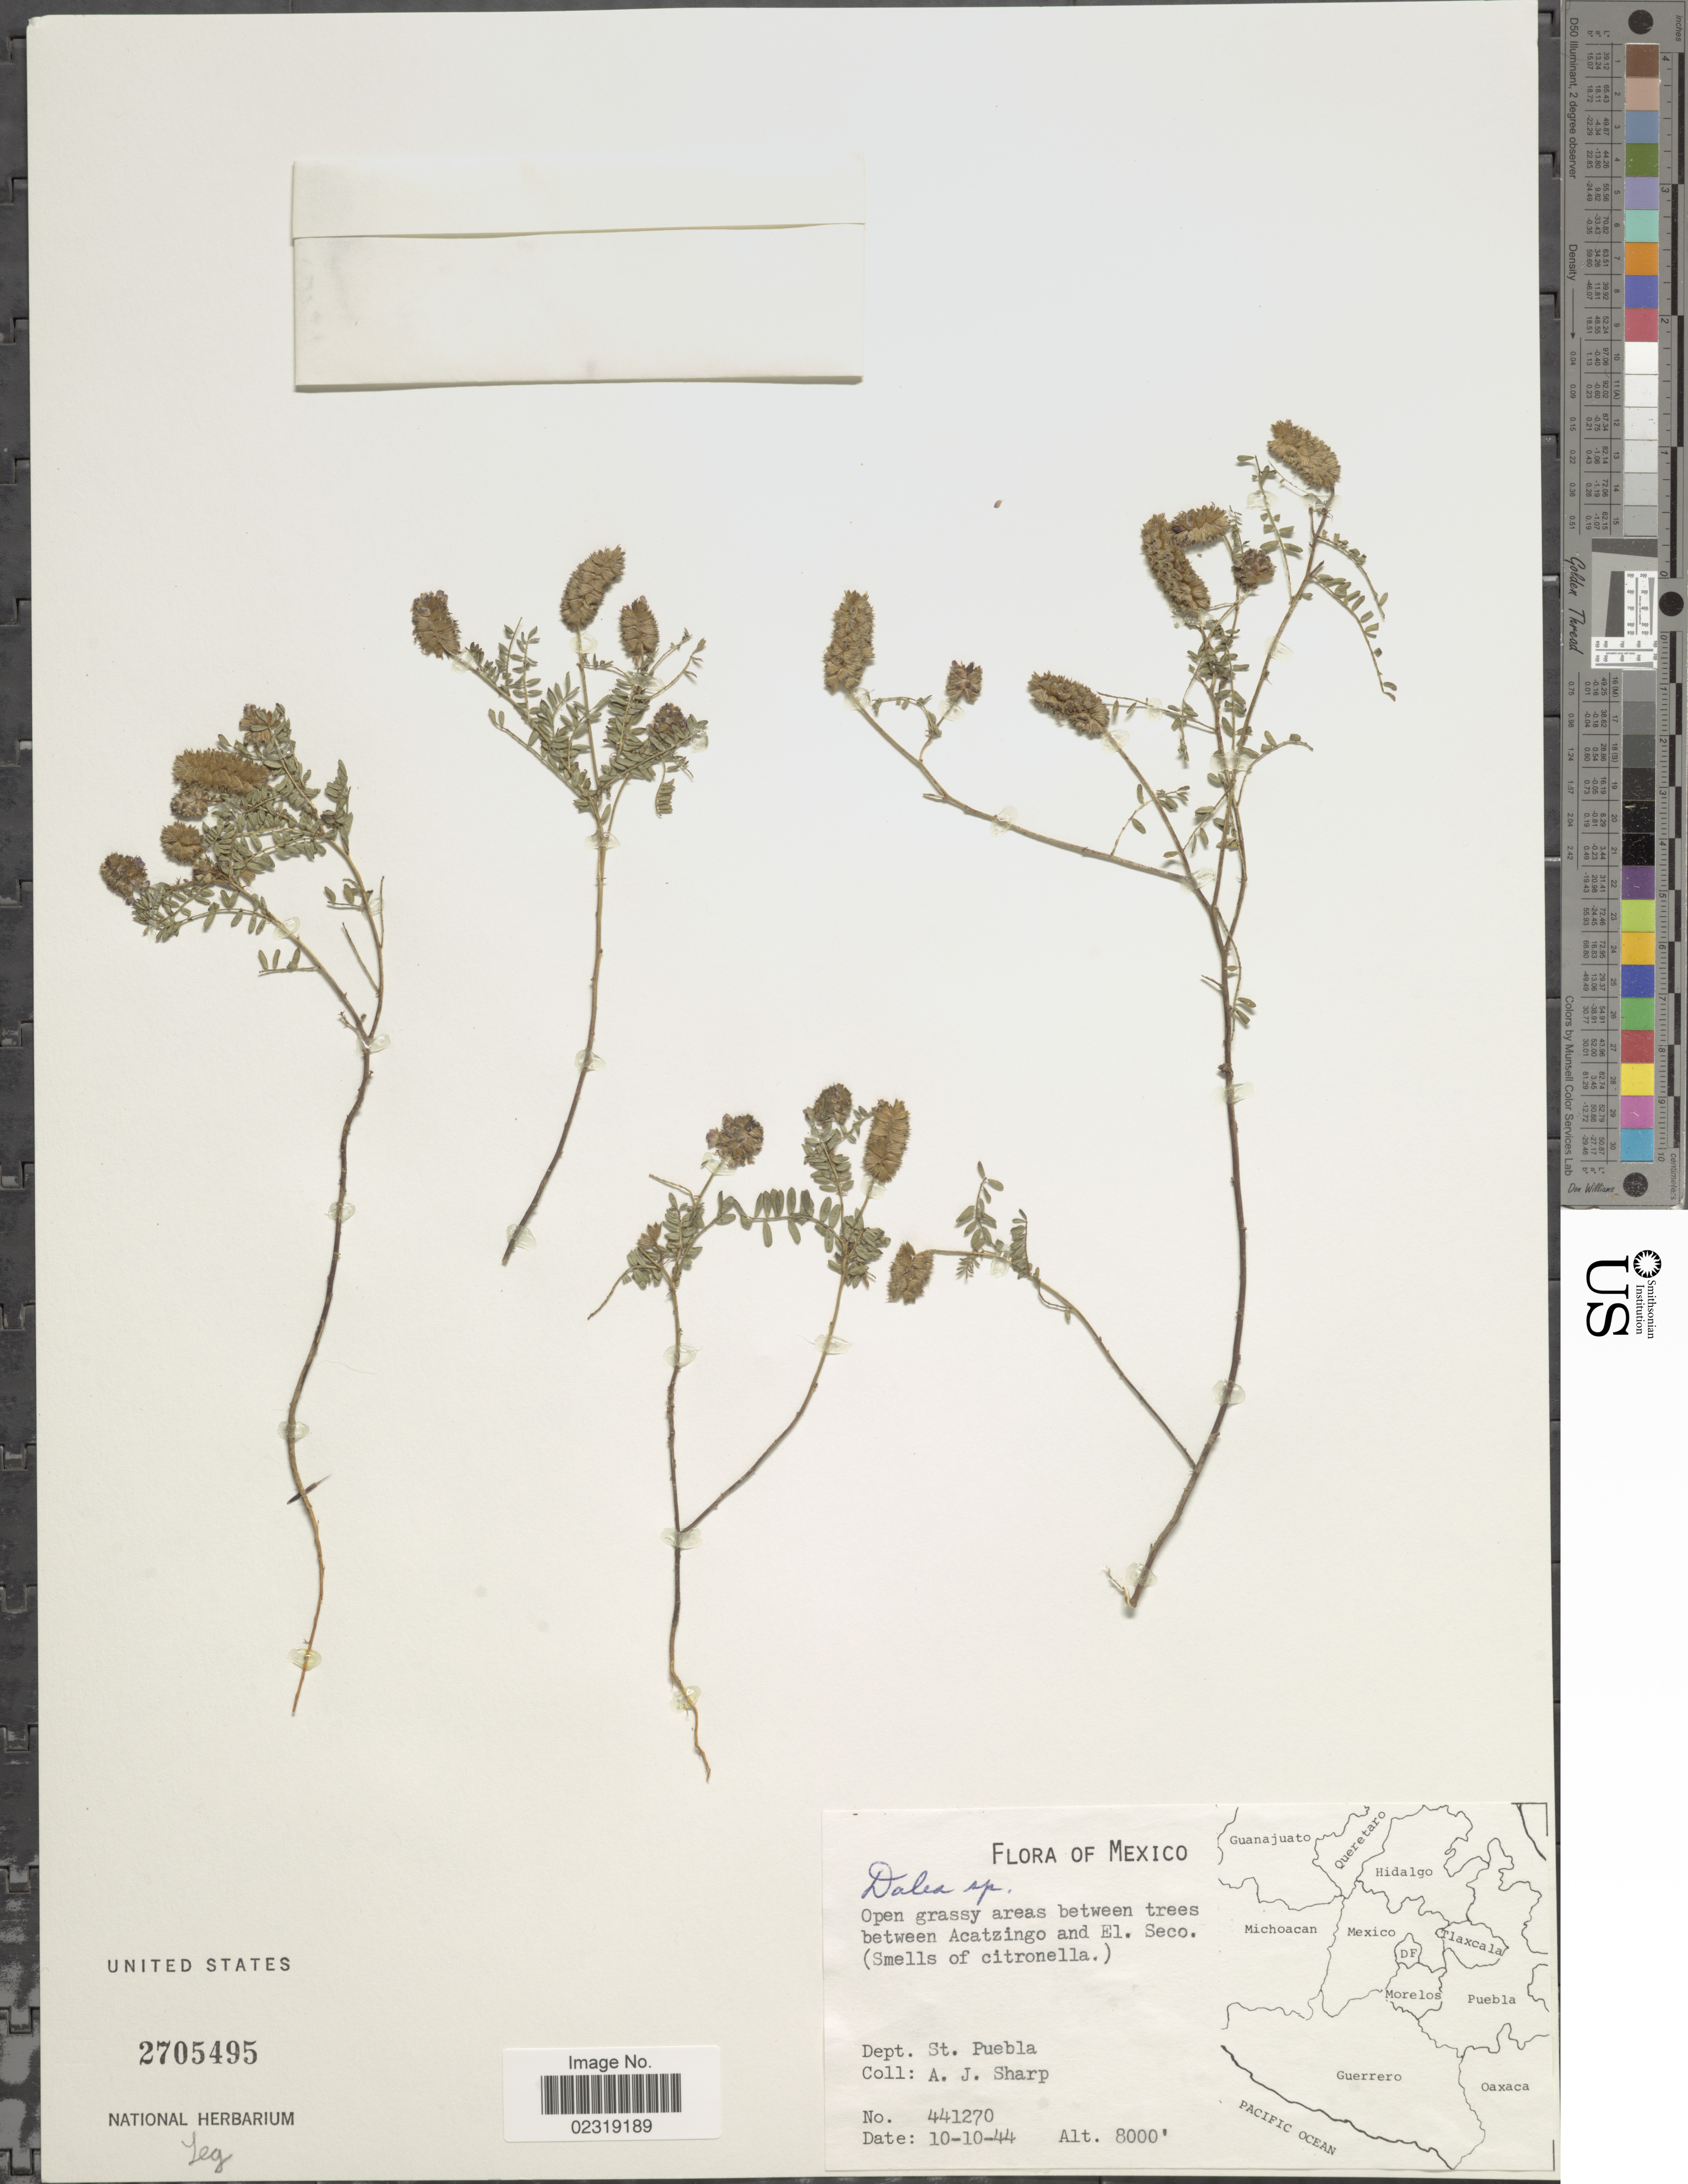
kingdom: Plantae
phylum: Tracheophyta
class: Magnoliopsida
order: Fabales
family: Fabaceae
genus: Dalea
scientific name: Dalea foliolosa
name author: (Aiton) Barneby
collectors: A. J. Sharp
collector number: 441270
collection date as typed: Transcribed d/m/y: 10/10/44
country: Mexico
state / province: Puebla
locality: Open grassy areas between trees between Acatzingo and El Seco. Dept. St. Puebla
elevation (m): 2438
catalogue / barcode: US 2705495